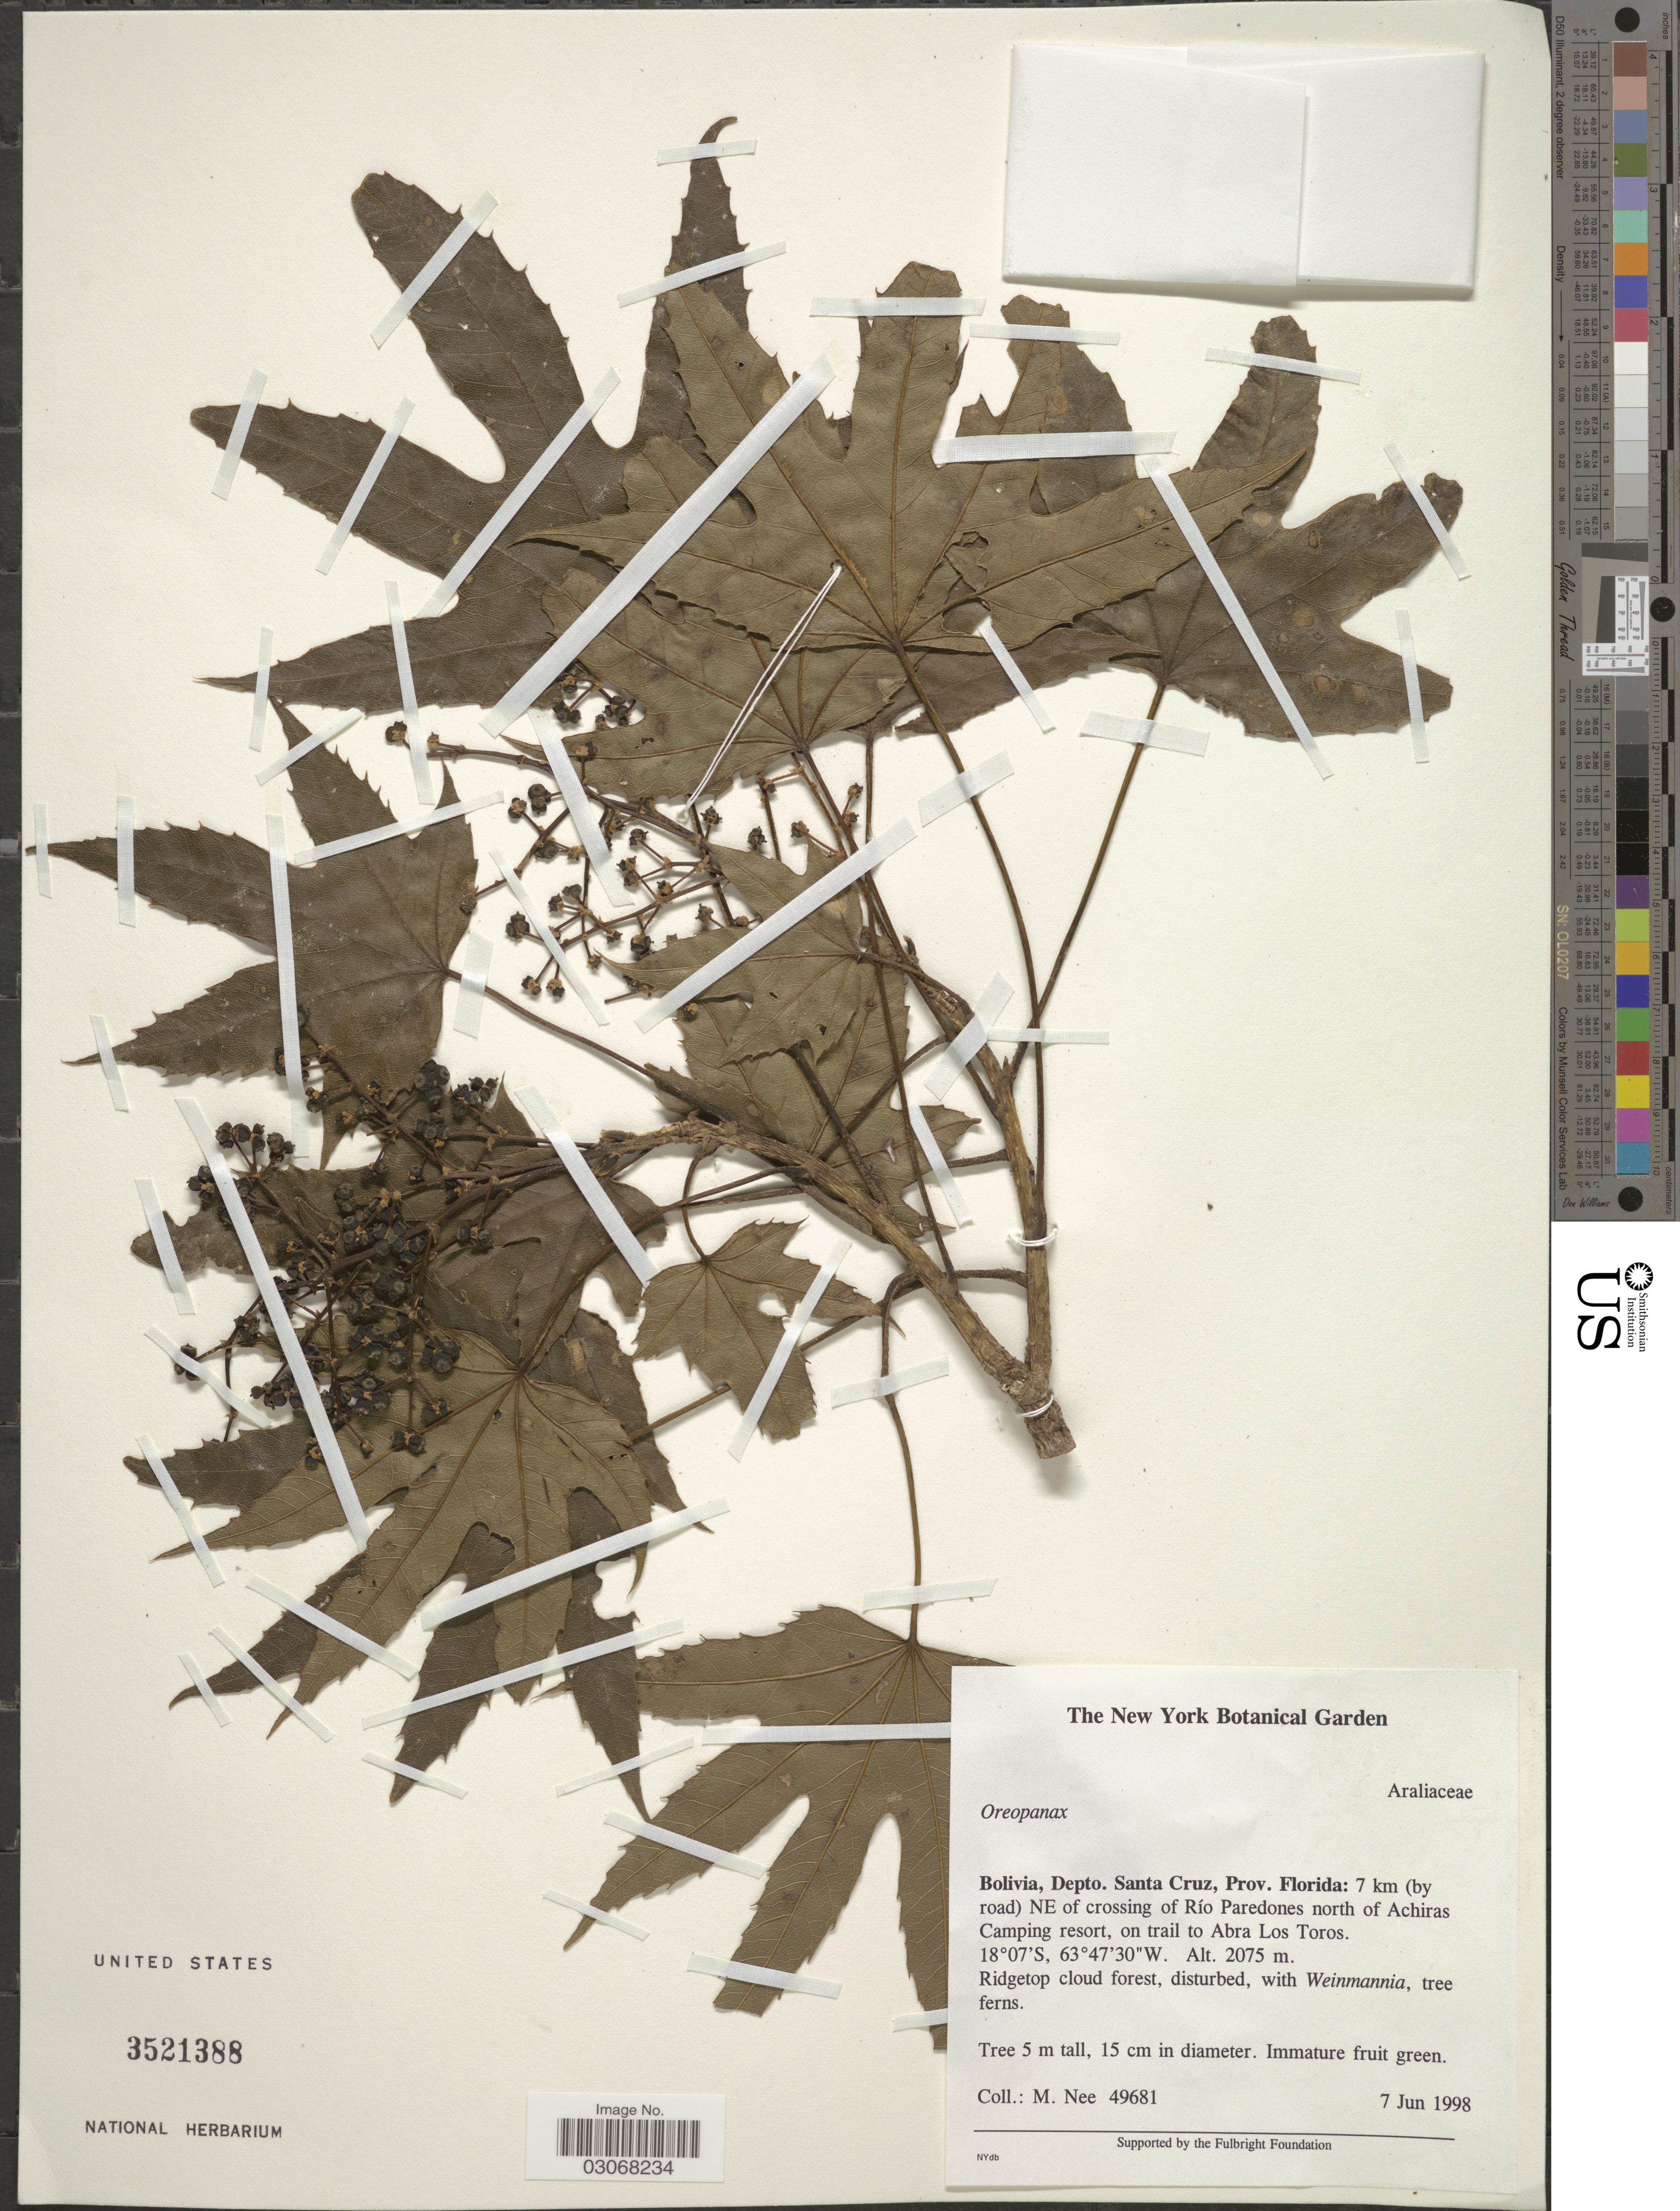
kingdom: Plantae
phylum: Tracheophyta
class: Magnoliopsida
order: Apiales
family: Araliaceae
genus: Oreopanax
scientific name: Oreopanax sp.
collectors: M. Nee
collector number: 49681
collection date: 1998-06-07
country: Bolivia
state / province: Santa Cruz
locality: Depto. Santa Cruz, Prov. Florida: 7 km (by road) NE of crossing of Río Paredones north of Achiras Camping resort, on trail to Abra Los Toros.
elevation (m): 2075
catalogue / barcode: US 3521388